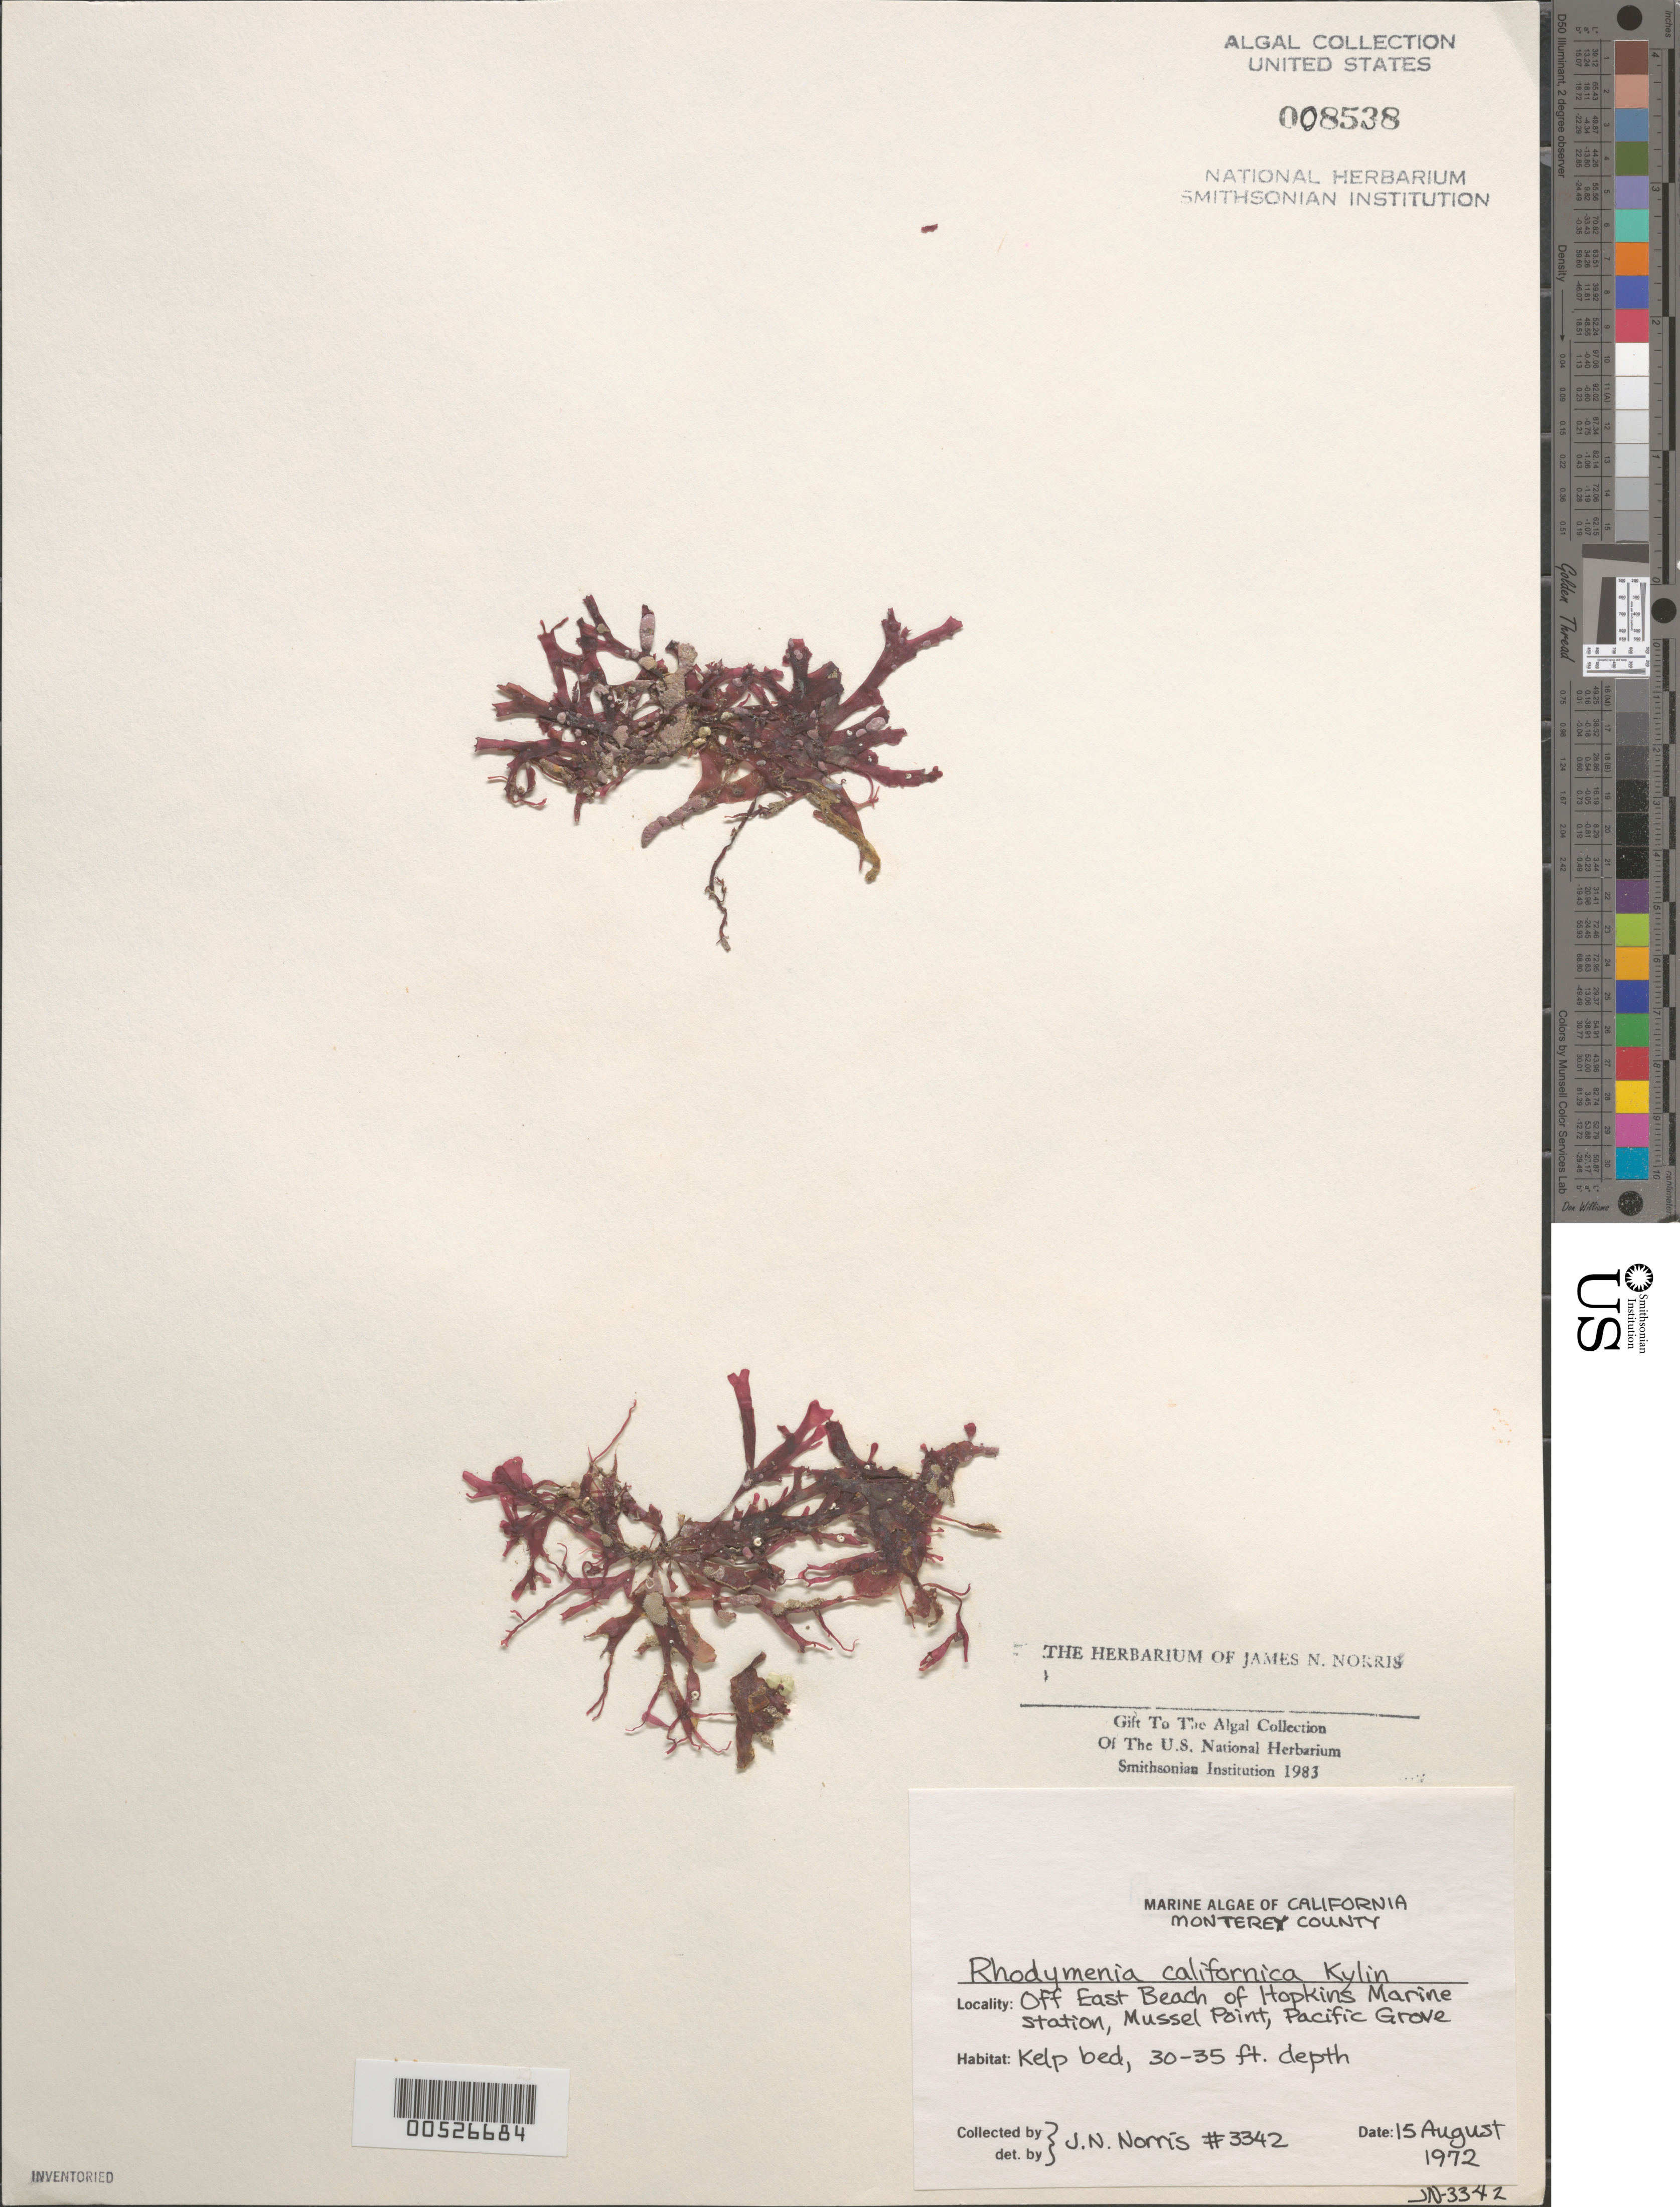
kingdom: Plantae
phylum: Rhodophyta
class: Florideophyceae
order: Rhodymeniales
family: Rhodymeniaceae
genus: Rhodymenia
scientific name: Rhodymenia californica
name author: Kylin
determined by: Norris, James N.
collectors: J. N. Norris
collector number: JN-3342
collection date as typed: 15 Aug 1972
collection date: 1972-08-15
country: United States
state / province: California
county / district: Monterey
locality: Pacific Grove, off East Beach of Hopkins Marine Station, Mussel Point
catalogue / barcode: US 8538